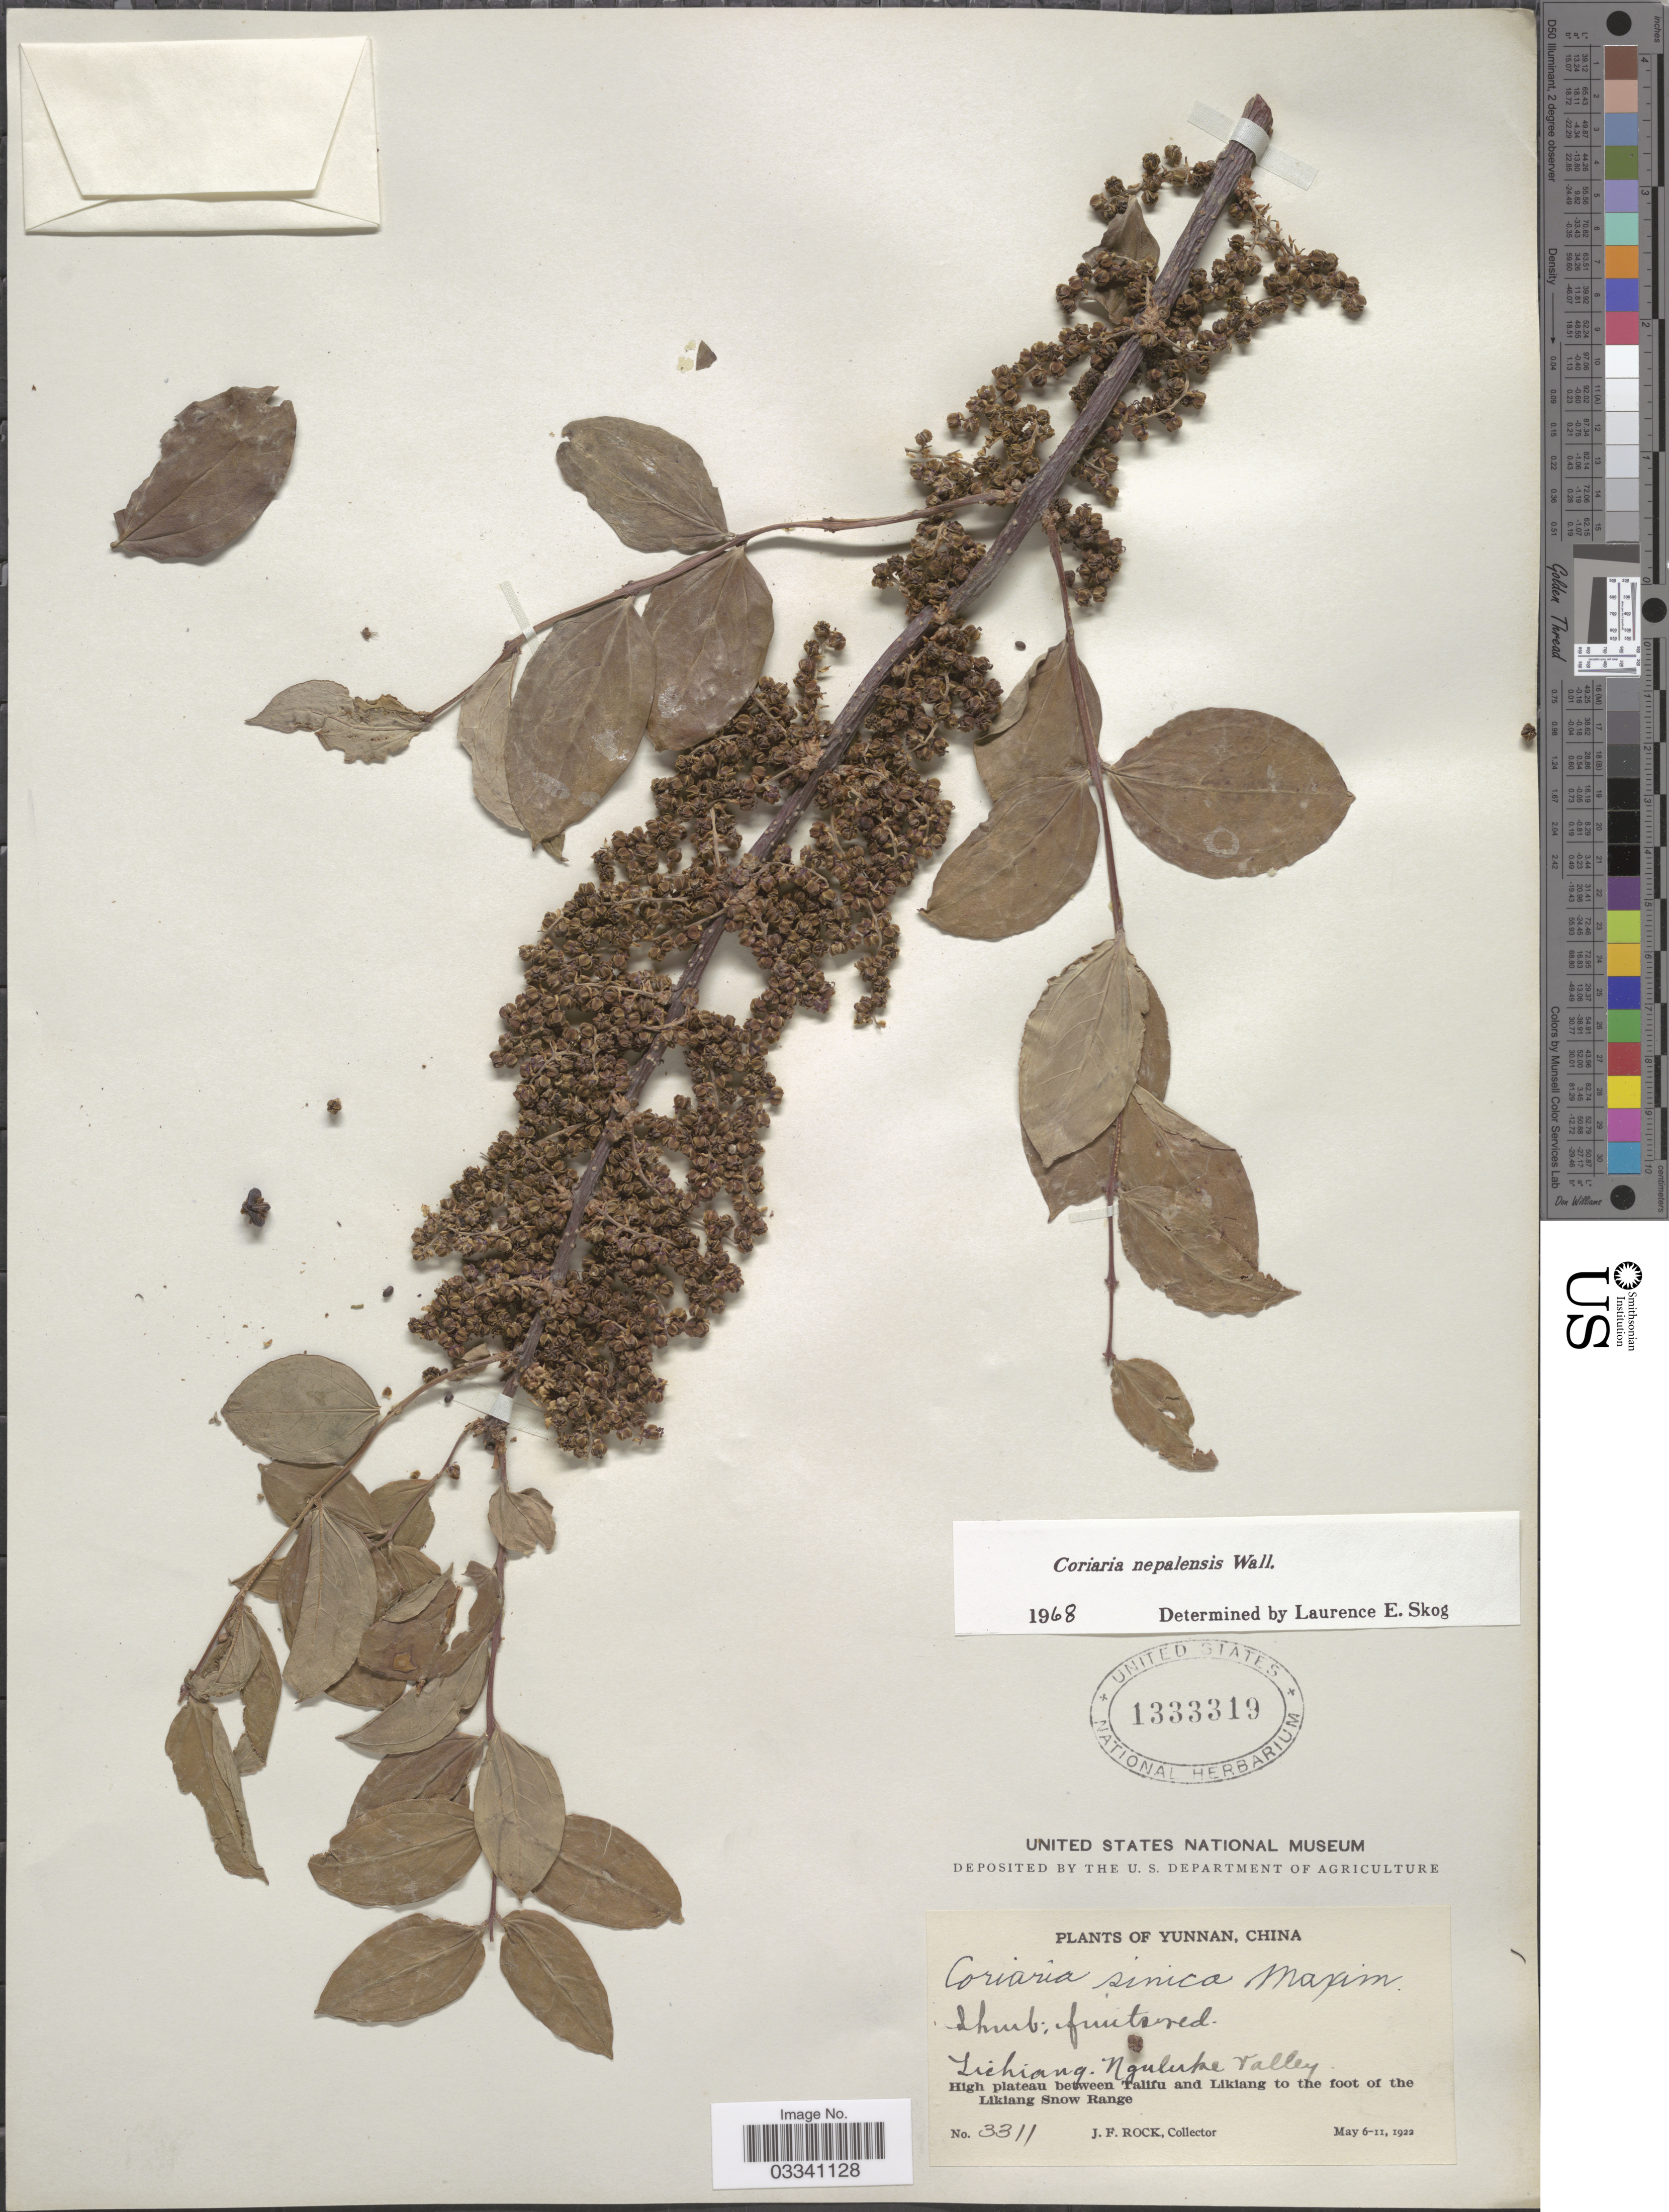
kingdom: Plantae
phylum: Tracheophyta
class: Magnoliopsida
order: Cucurbitales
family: Coriariaceae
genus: Coriaria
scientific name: Coriaria nepalensis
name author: Wall.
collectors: J. Rock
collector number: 3311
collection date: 1922-05-06/1922-05-11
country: China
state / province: Yunnan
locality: Lichiang. Nguluke Valley. High plateau between Talifu and Likiang to the foot of the Likiang Snow Range.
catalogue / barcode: US 1333319